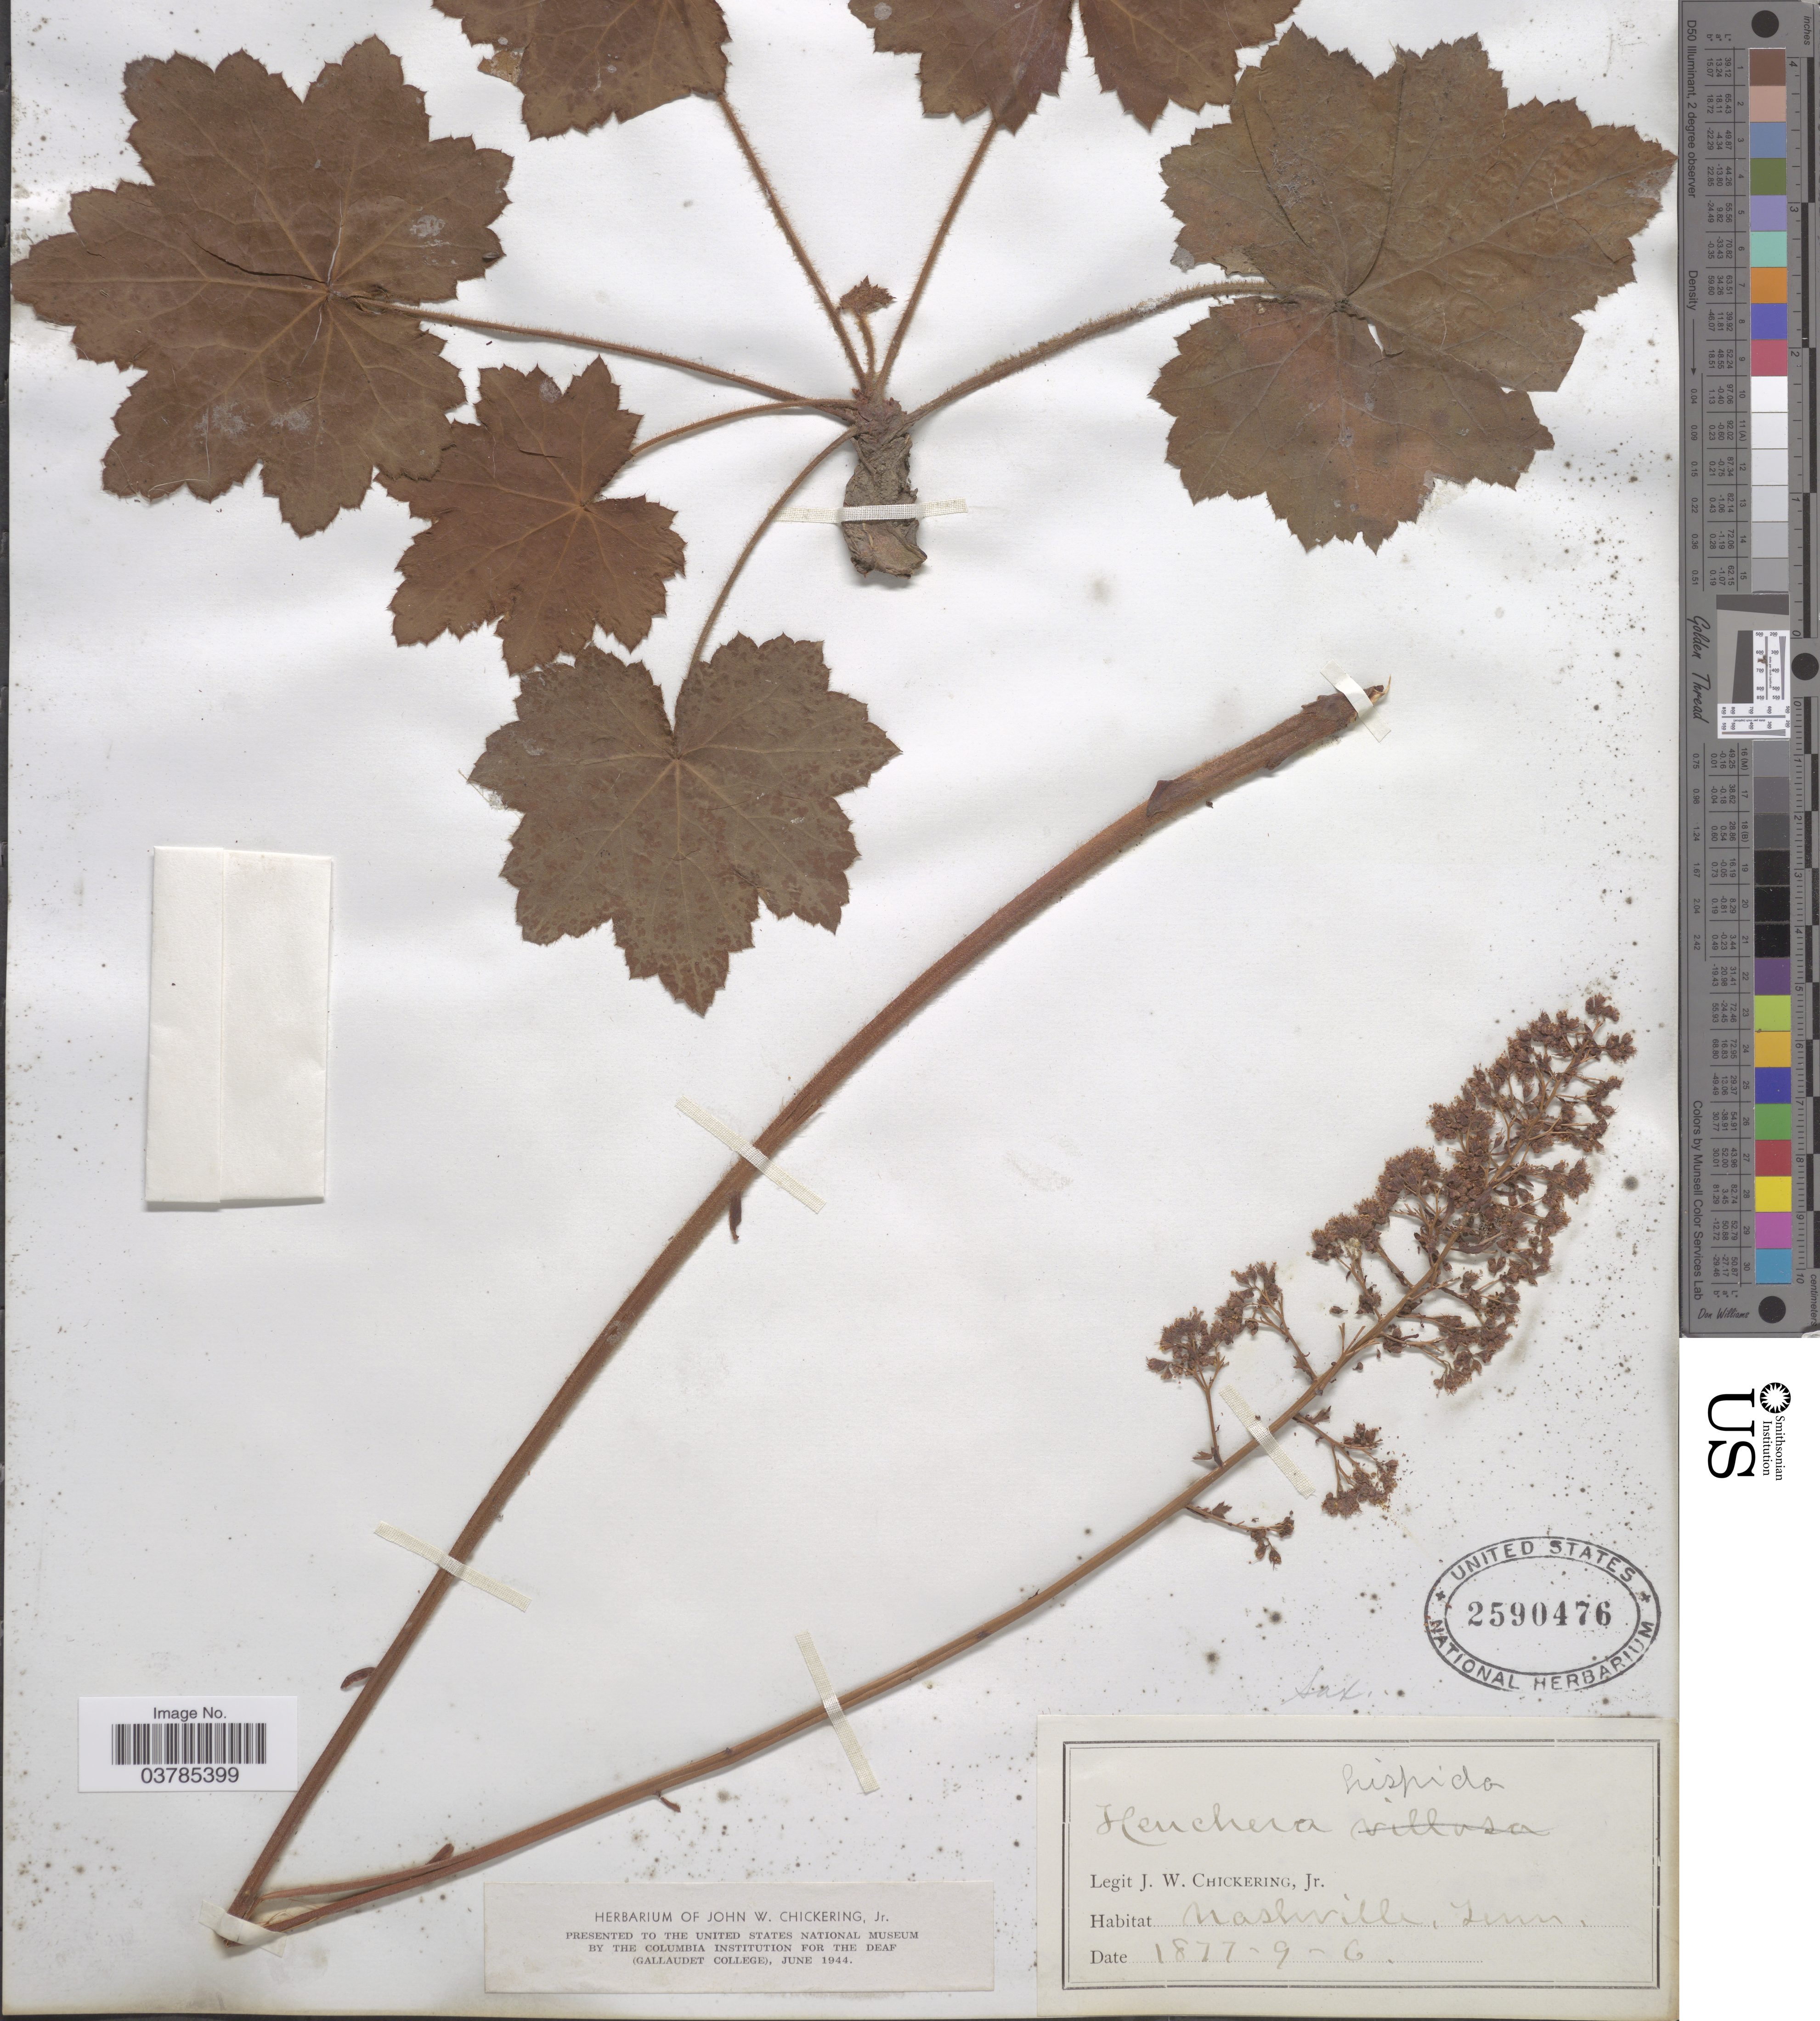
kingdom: Plantae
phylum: Tracheophyta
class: Magnoliopsida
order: Saxifragales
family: Saxifragaceae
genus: Heuchera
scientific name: Heuchera villosa var. macrorhiza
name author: (Small) Rosend. et al.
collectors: J. W. Chickering Jr.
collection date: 1877-09-06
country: United States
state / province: Tennessee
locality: Nashville.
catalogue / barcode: US 2590476